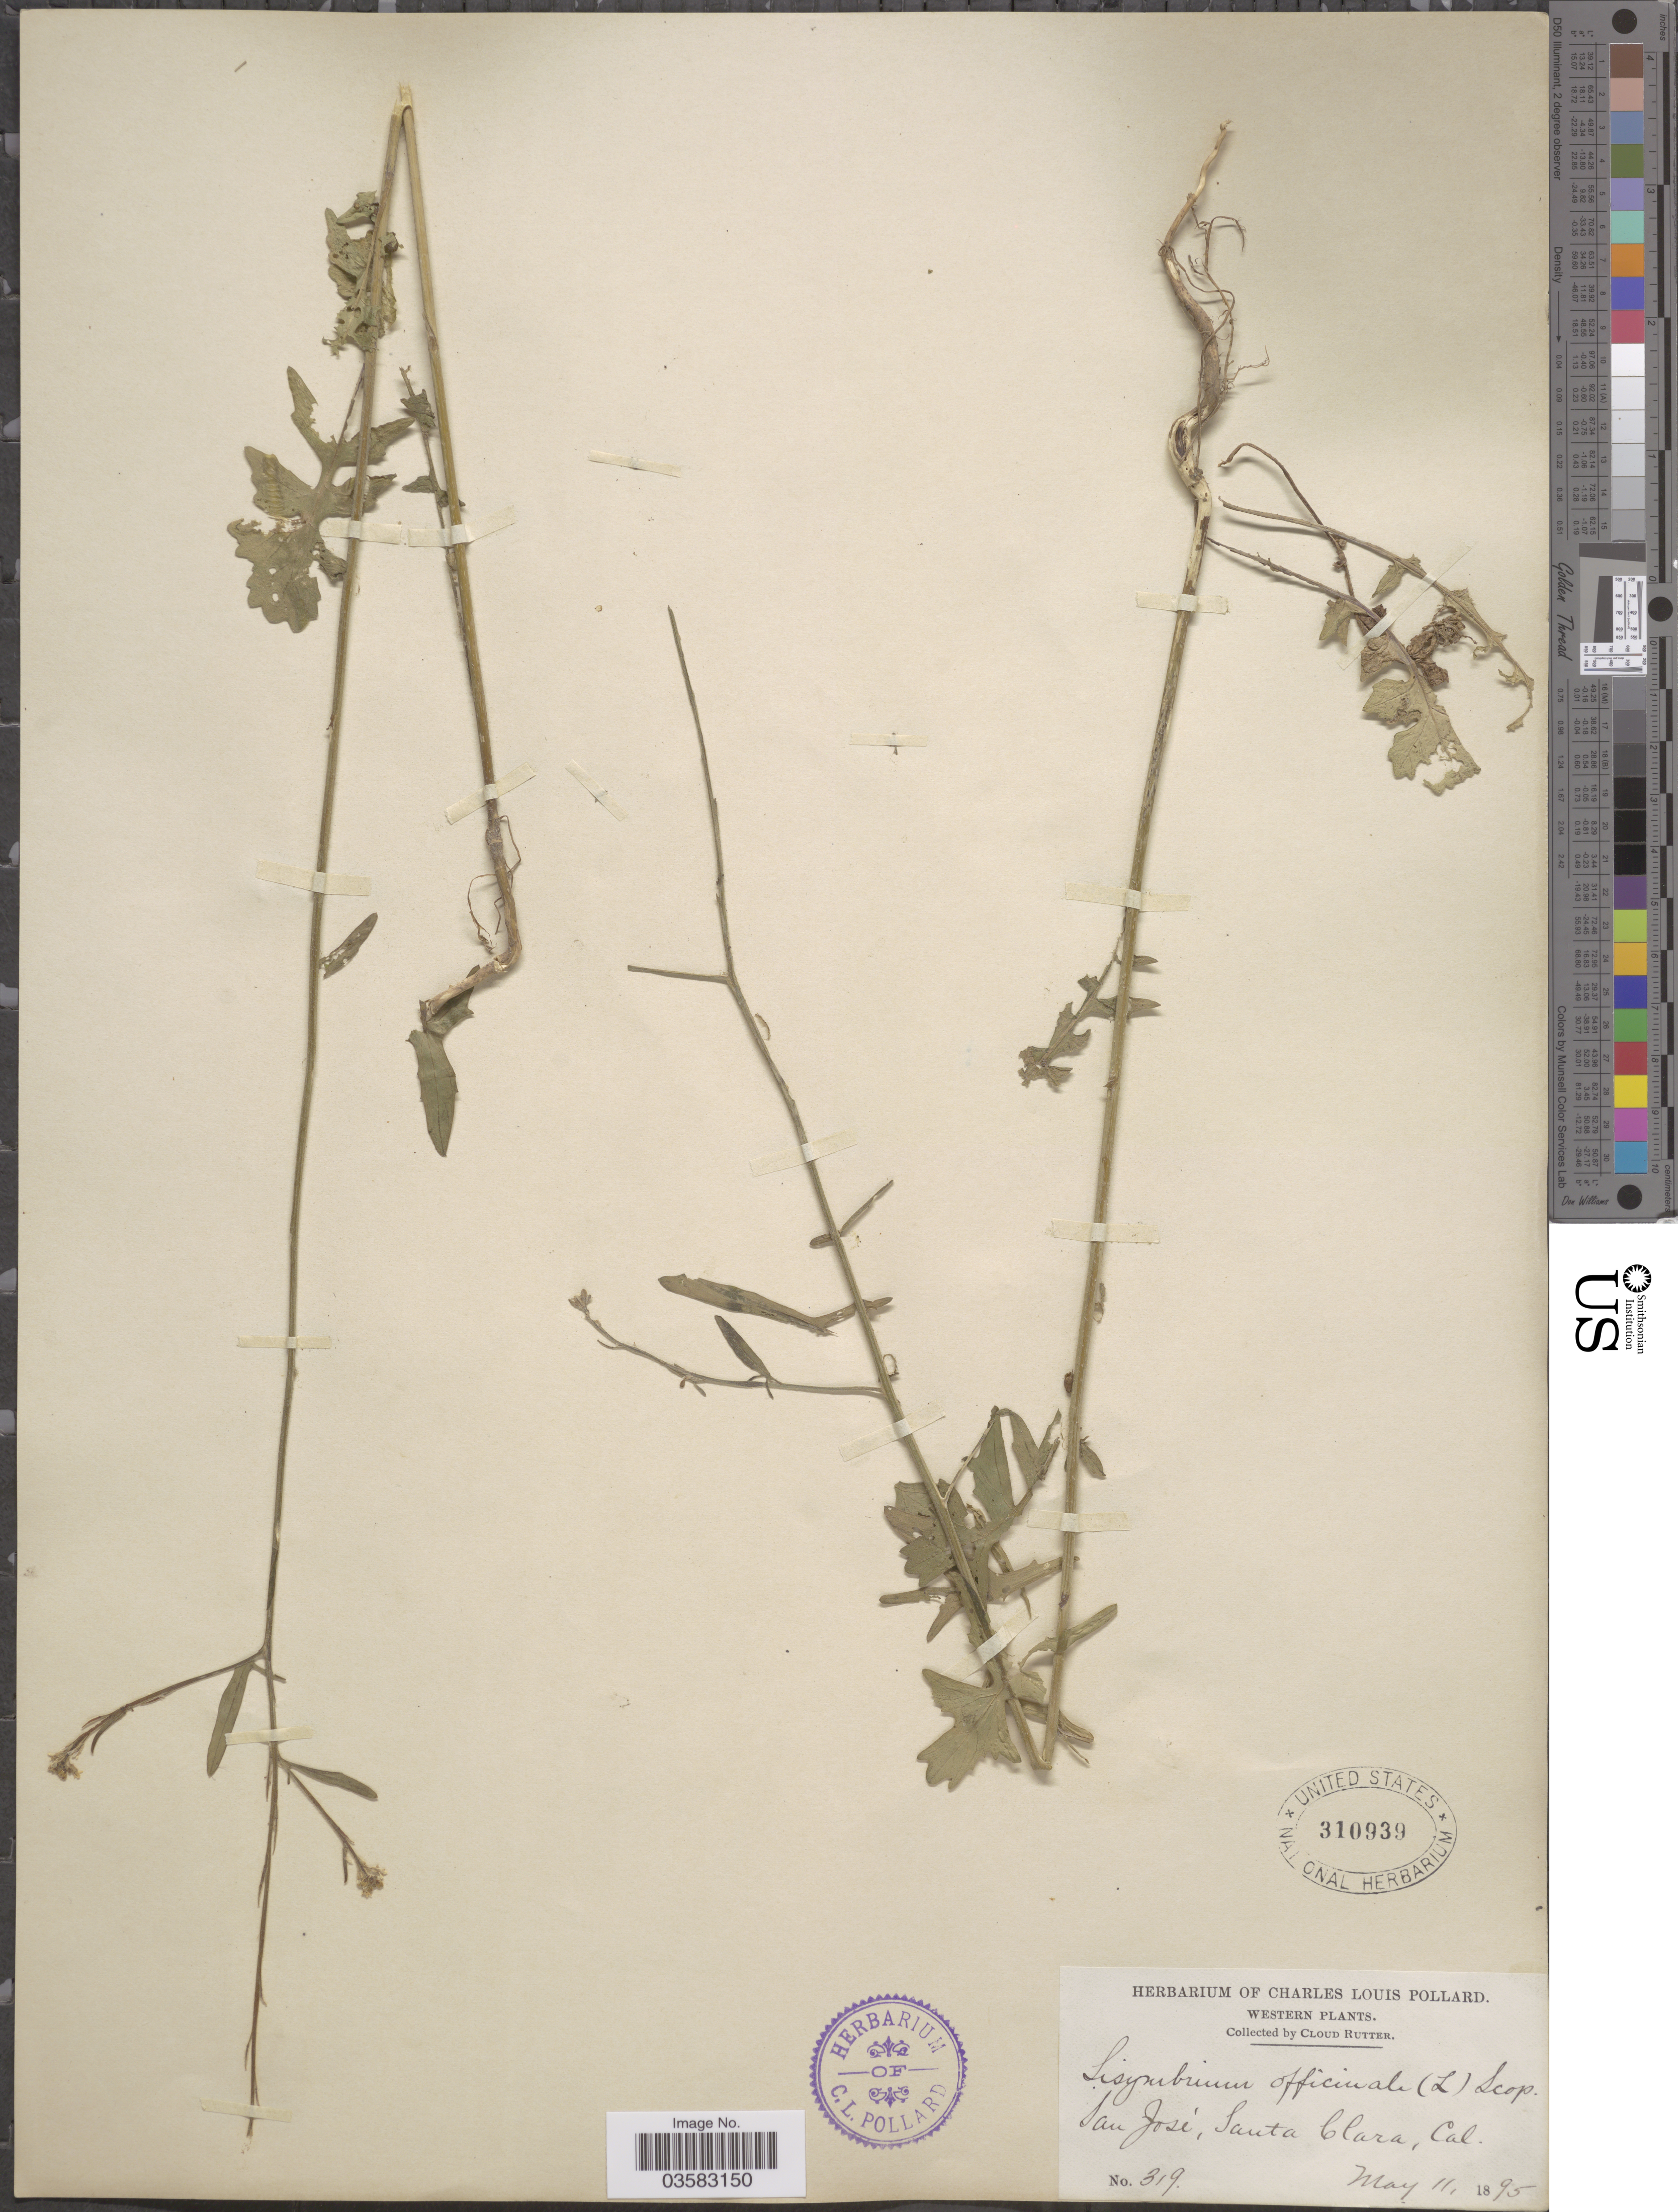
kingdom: Plantae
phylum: Tracheophyta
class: Magnoliopsida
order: Brassicales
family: Brassicaceae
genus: Sisymbrium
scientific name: Sisymbrium officinale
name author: (L.) Scop.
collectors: C. Rutter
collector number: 319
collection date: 1895-05-11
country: United States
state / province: California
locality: Western. San Josè, Santa Clara.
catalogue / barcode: US 310939